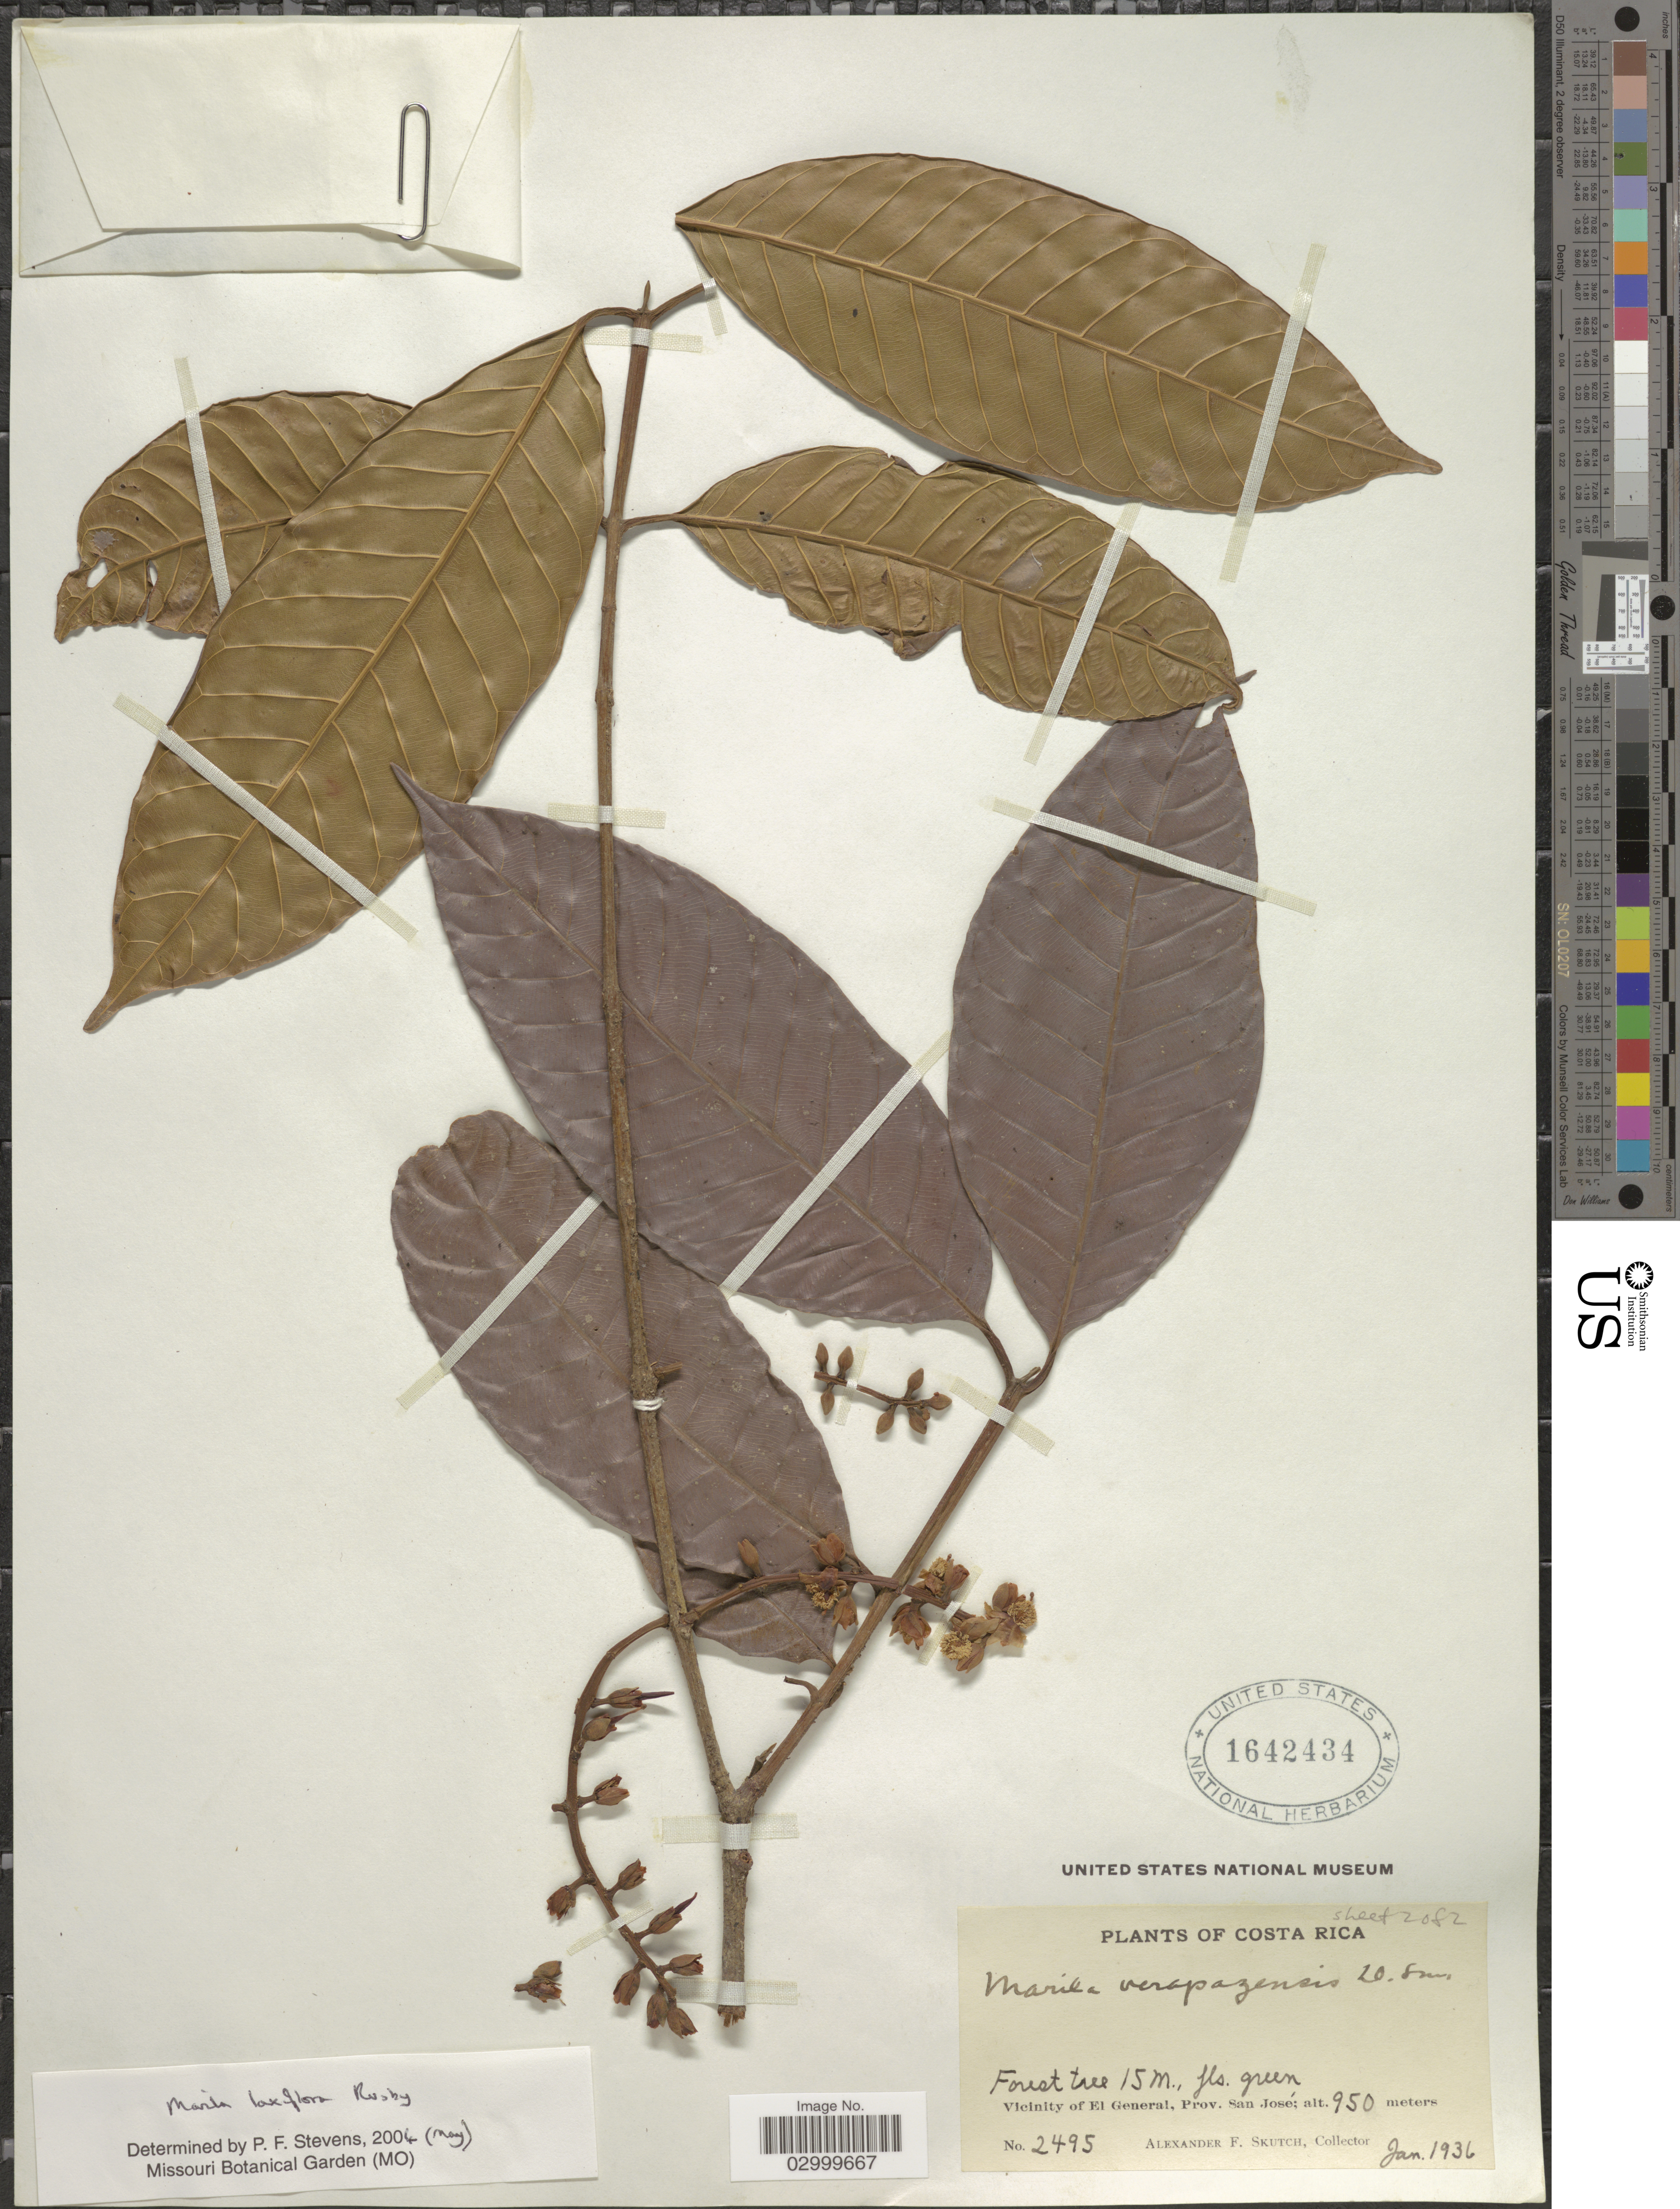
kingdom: Plantae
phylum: Tracheophyta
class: Magnoliopsida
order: Malpighiales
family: Calophyllaceae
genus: Marila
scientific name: Marila laxiflora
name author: Rusby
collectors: A. F. Skutch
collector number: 2495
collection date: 1936-01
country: Costa Rica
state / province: San José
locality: Vicinity of El General, Prov. San José.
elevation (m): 950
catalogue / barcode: US 1642434